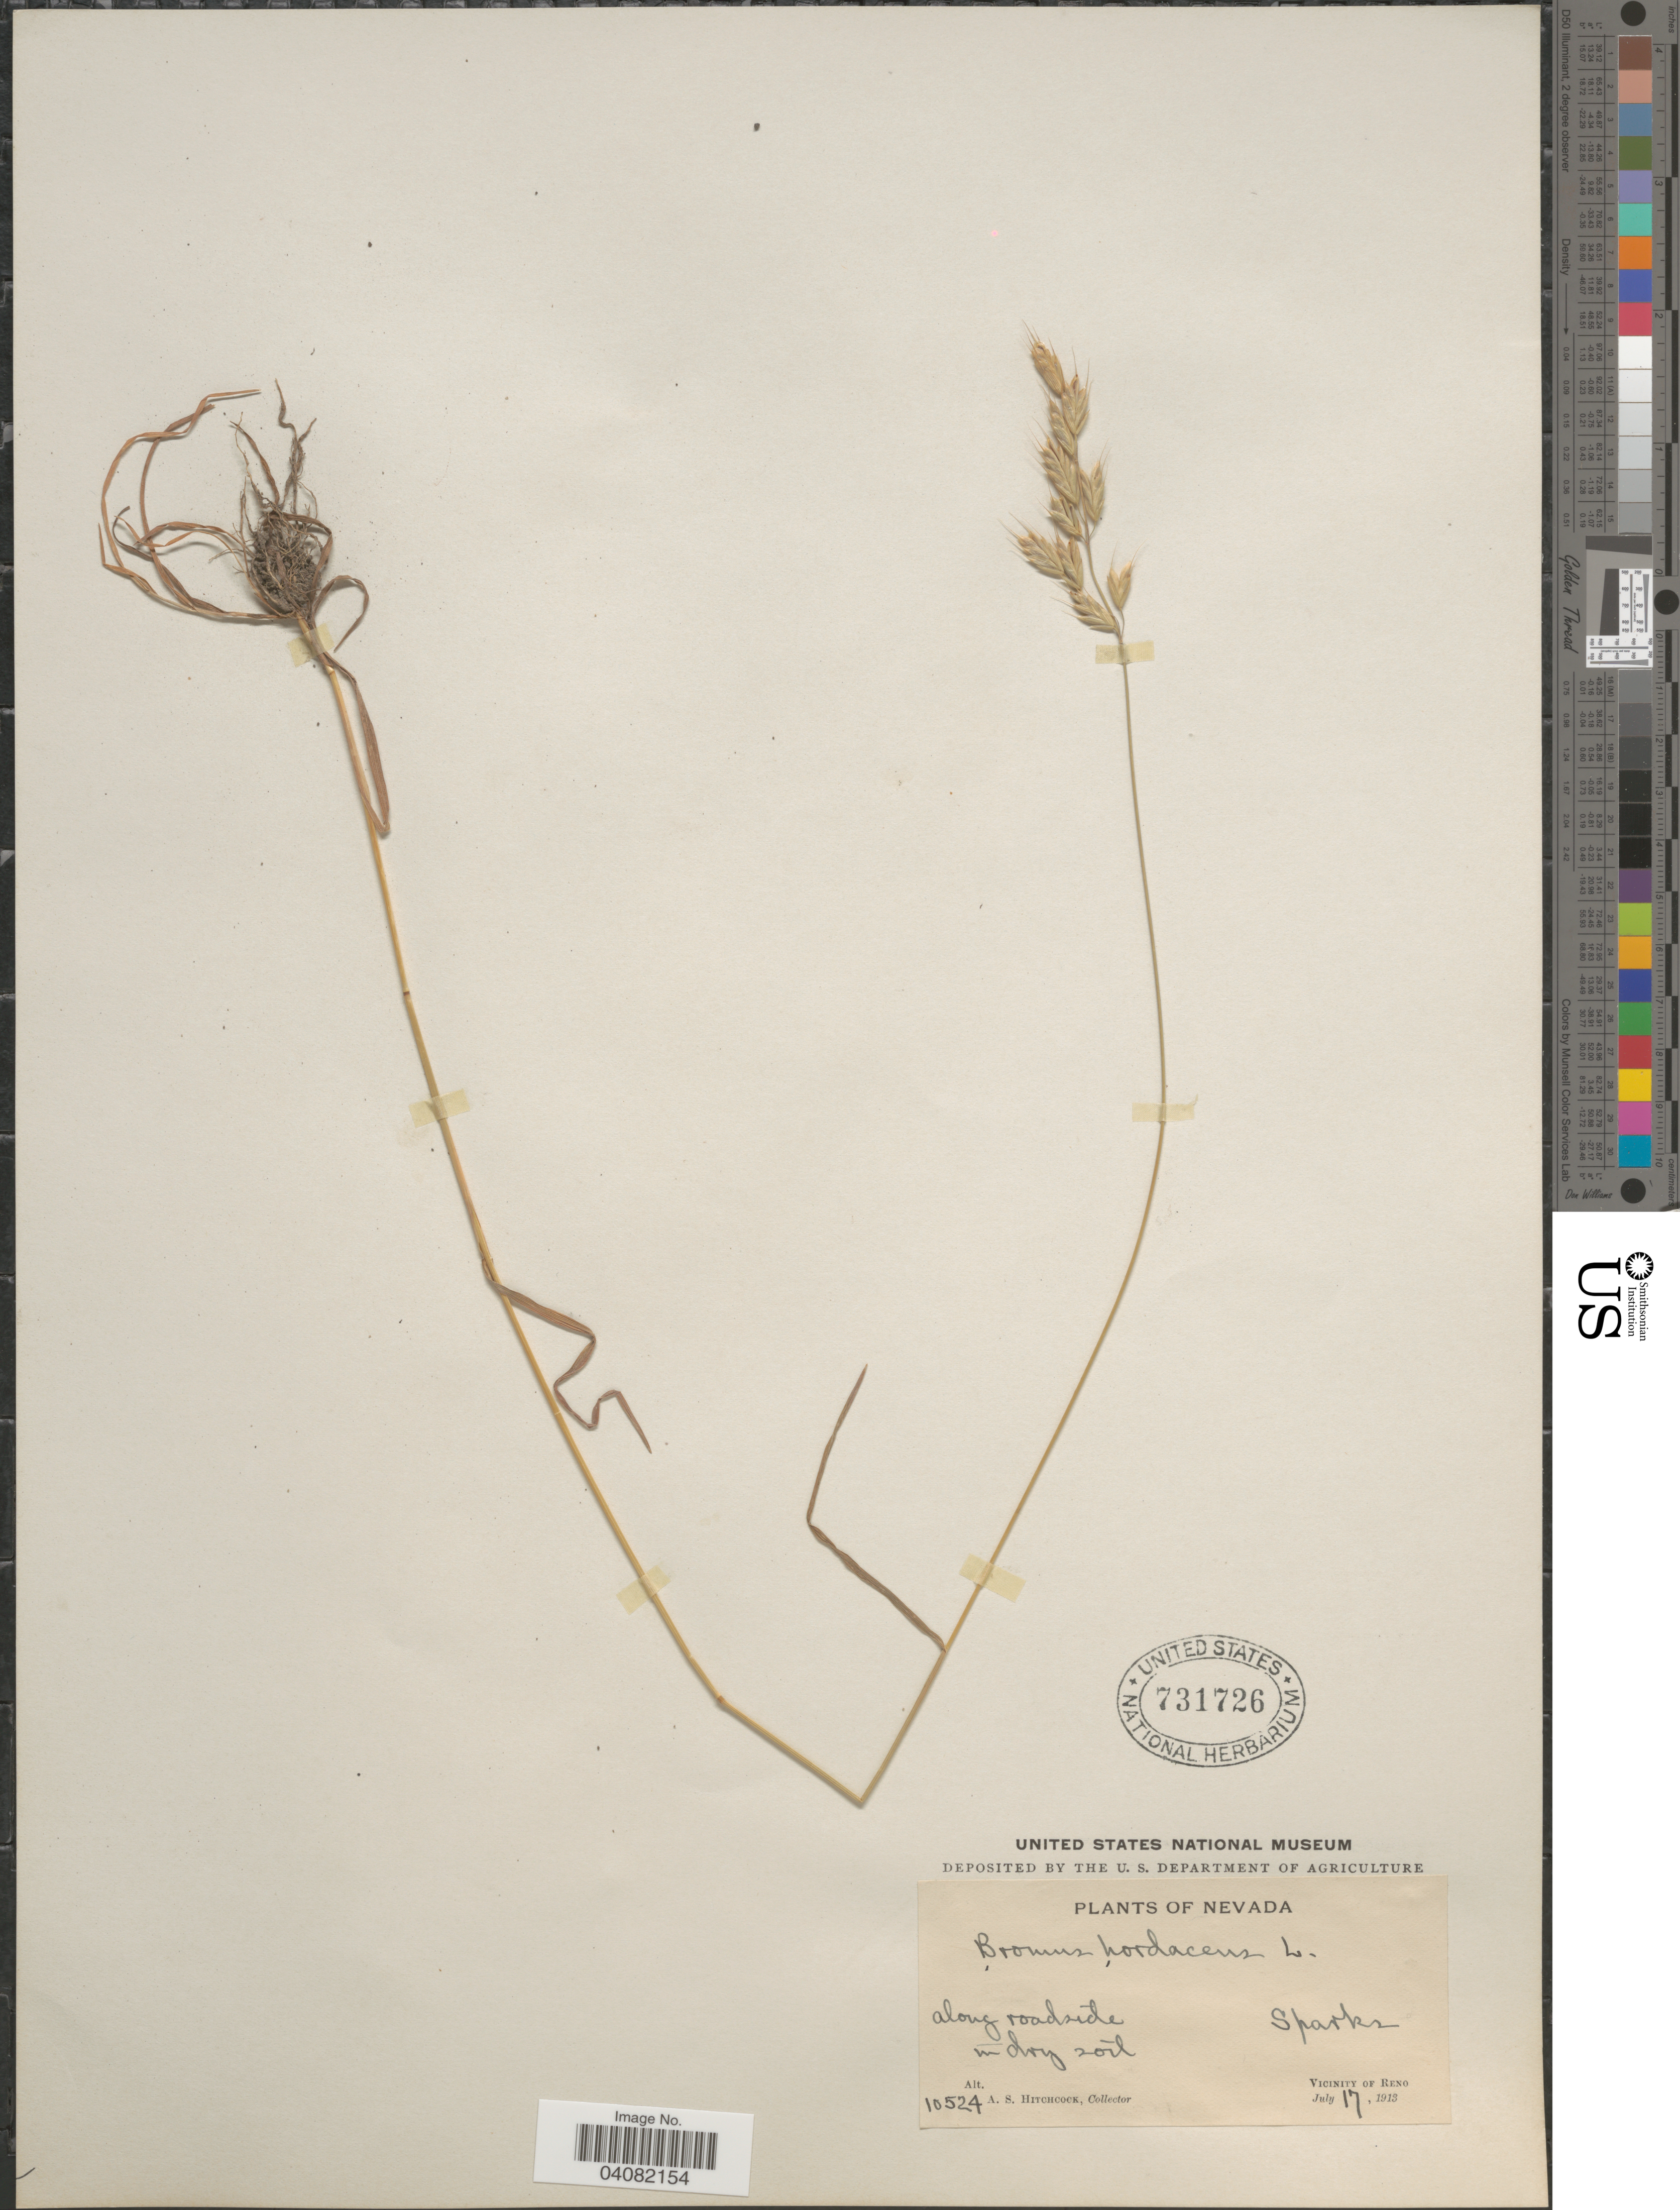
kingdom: Plantae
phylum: Tracheophyta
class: Liliopsida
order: Poales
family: Poaceae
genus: Bromus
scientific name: Bromus hordeaceus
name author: L.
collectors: A. S. Hitchcock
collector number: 10524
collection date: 1913-07-17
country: United States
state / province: Nevada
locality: Along roadside. Sparks. Vicinity of Reno.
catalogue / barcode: US 731726